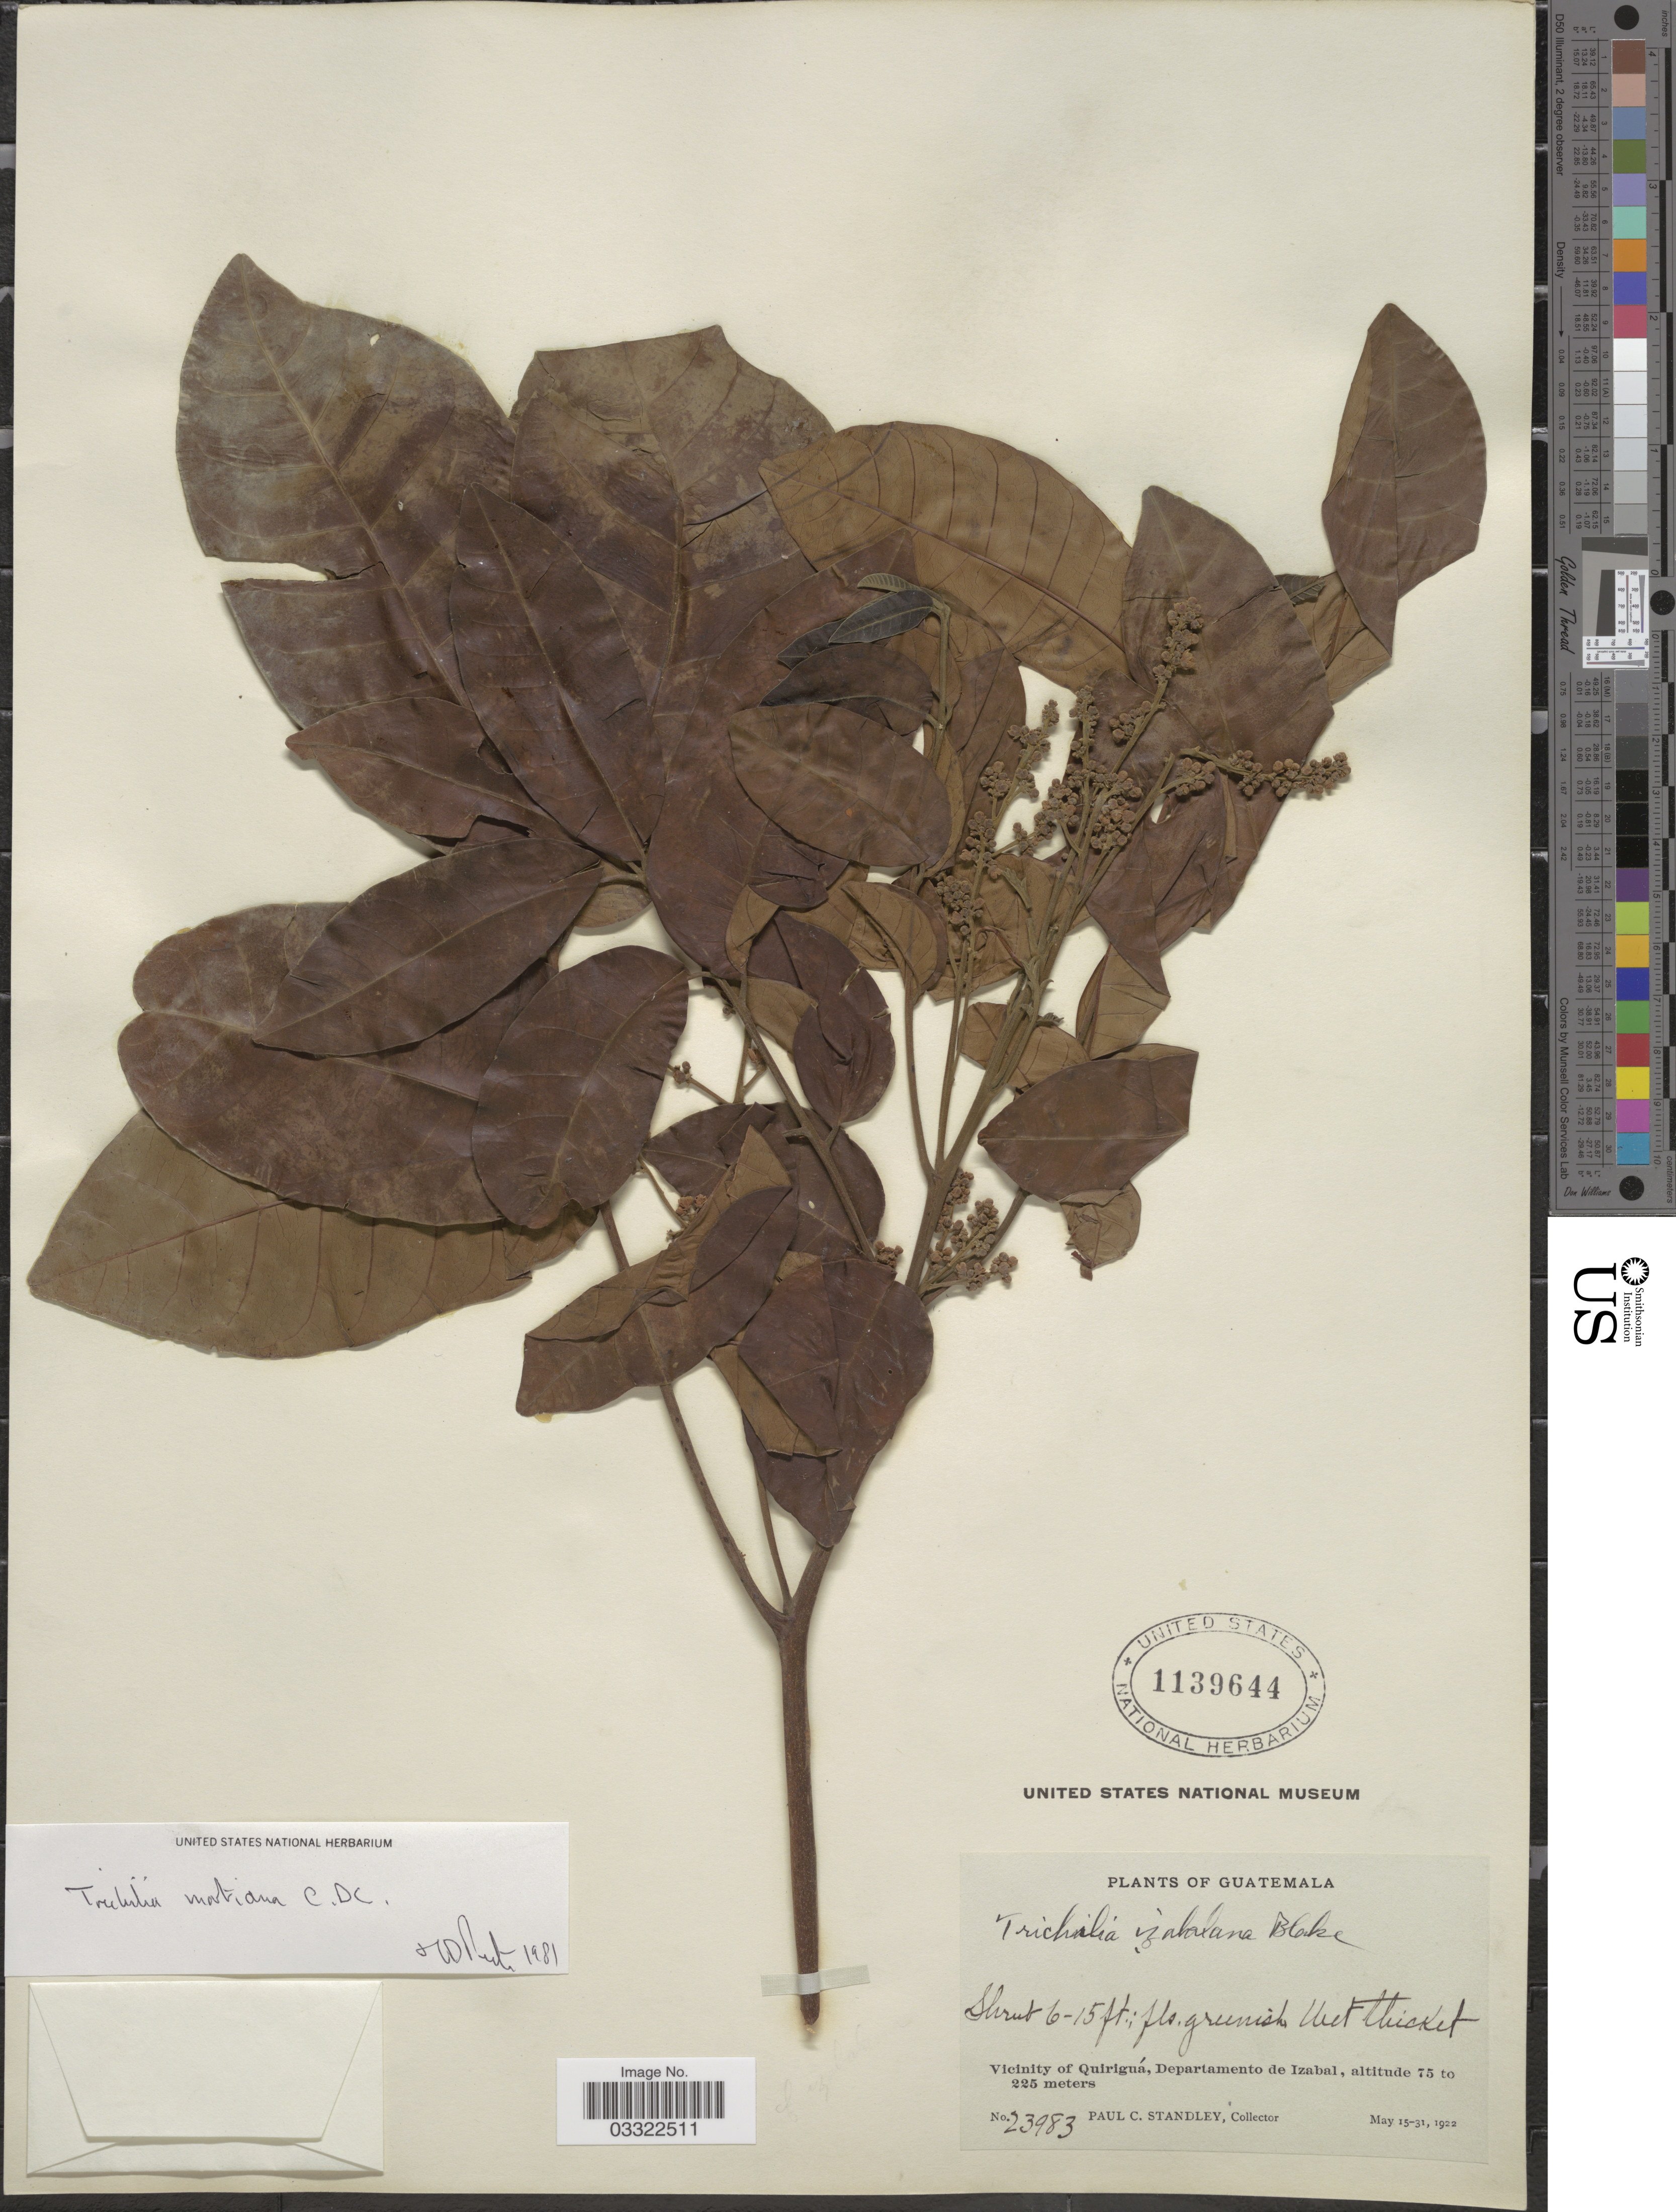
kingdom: Plantae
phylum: Tracheophyta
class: Magnoliopsida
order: Sapindales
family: Meliaceae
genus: Trichilia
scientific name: Trichilia martiana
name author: C. DC.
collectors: P. C. Standley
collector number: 23983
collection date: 1922-05-15/1922-05-31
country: Guatemala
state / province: Izabal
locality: Vicinity of Quiriguá, Departamento de Izabal.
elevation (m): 75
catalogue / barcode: US 1139644